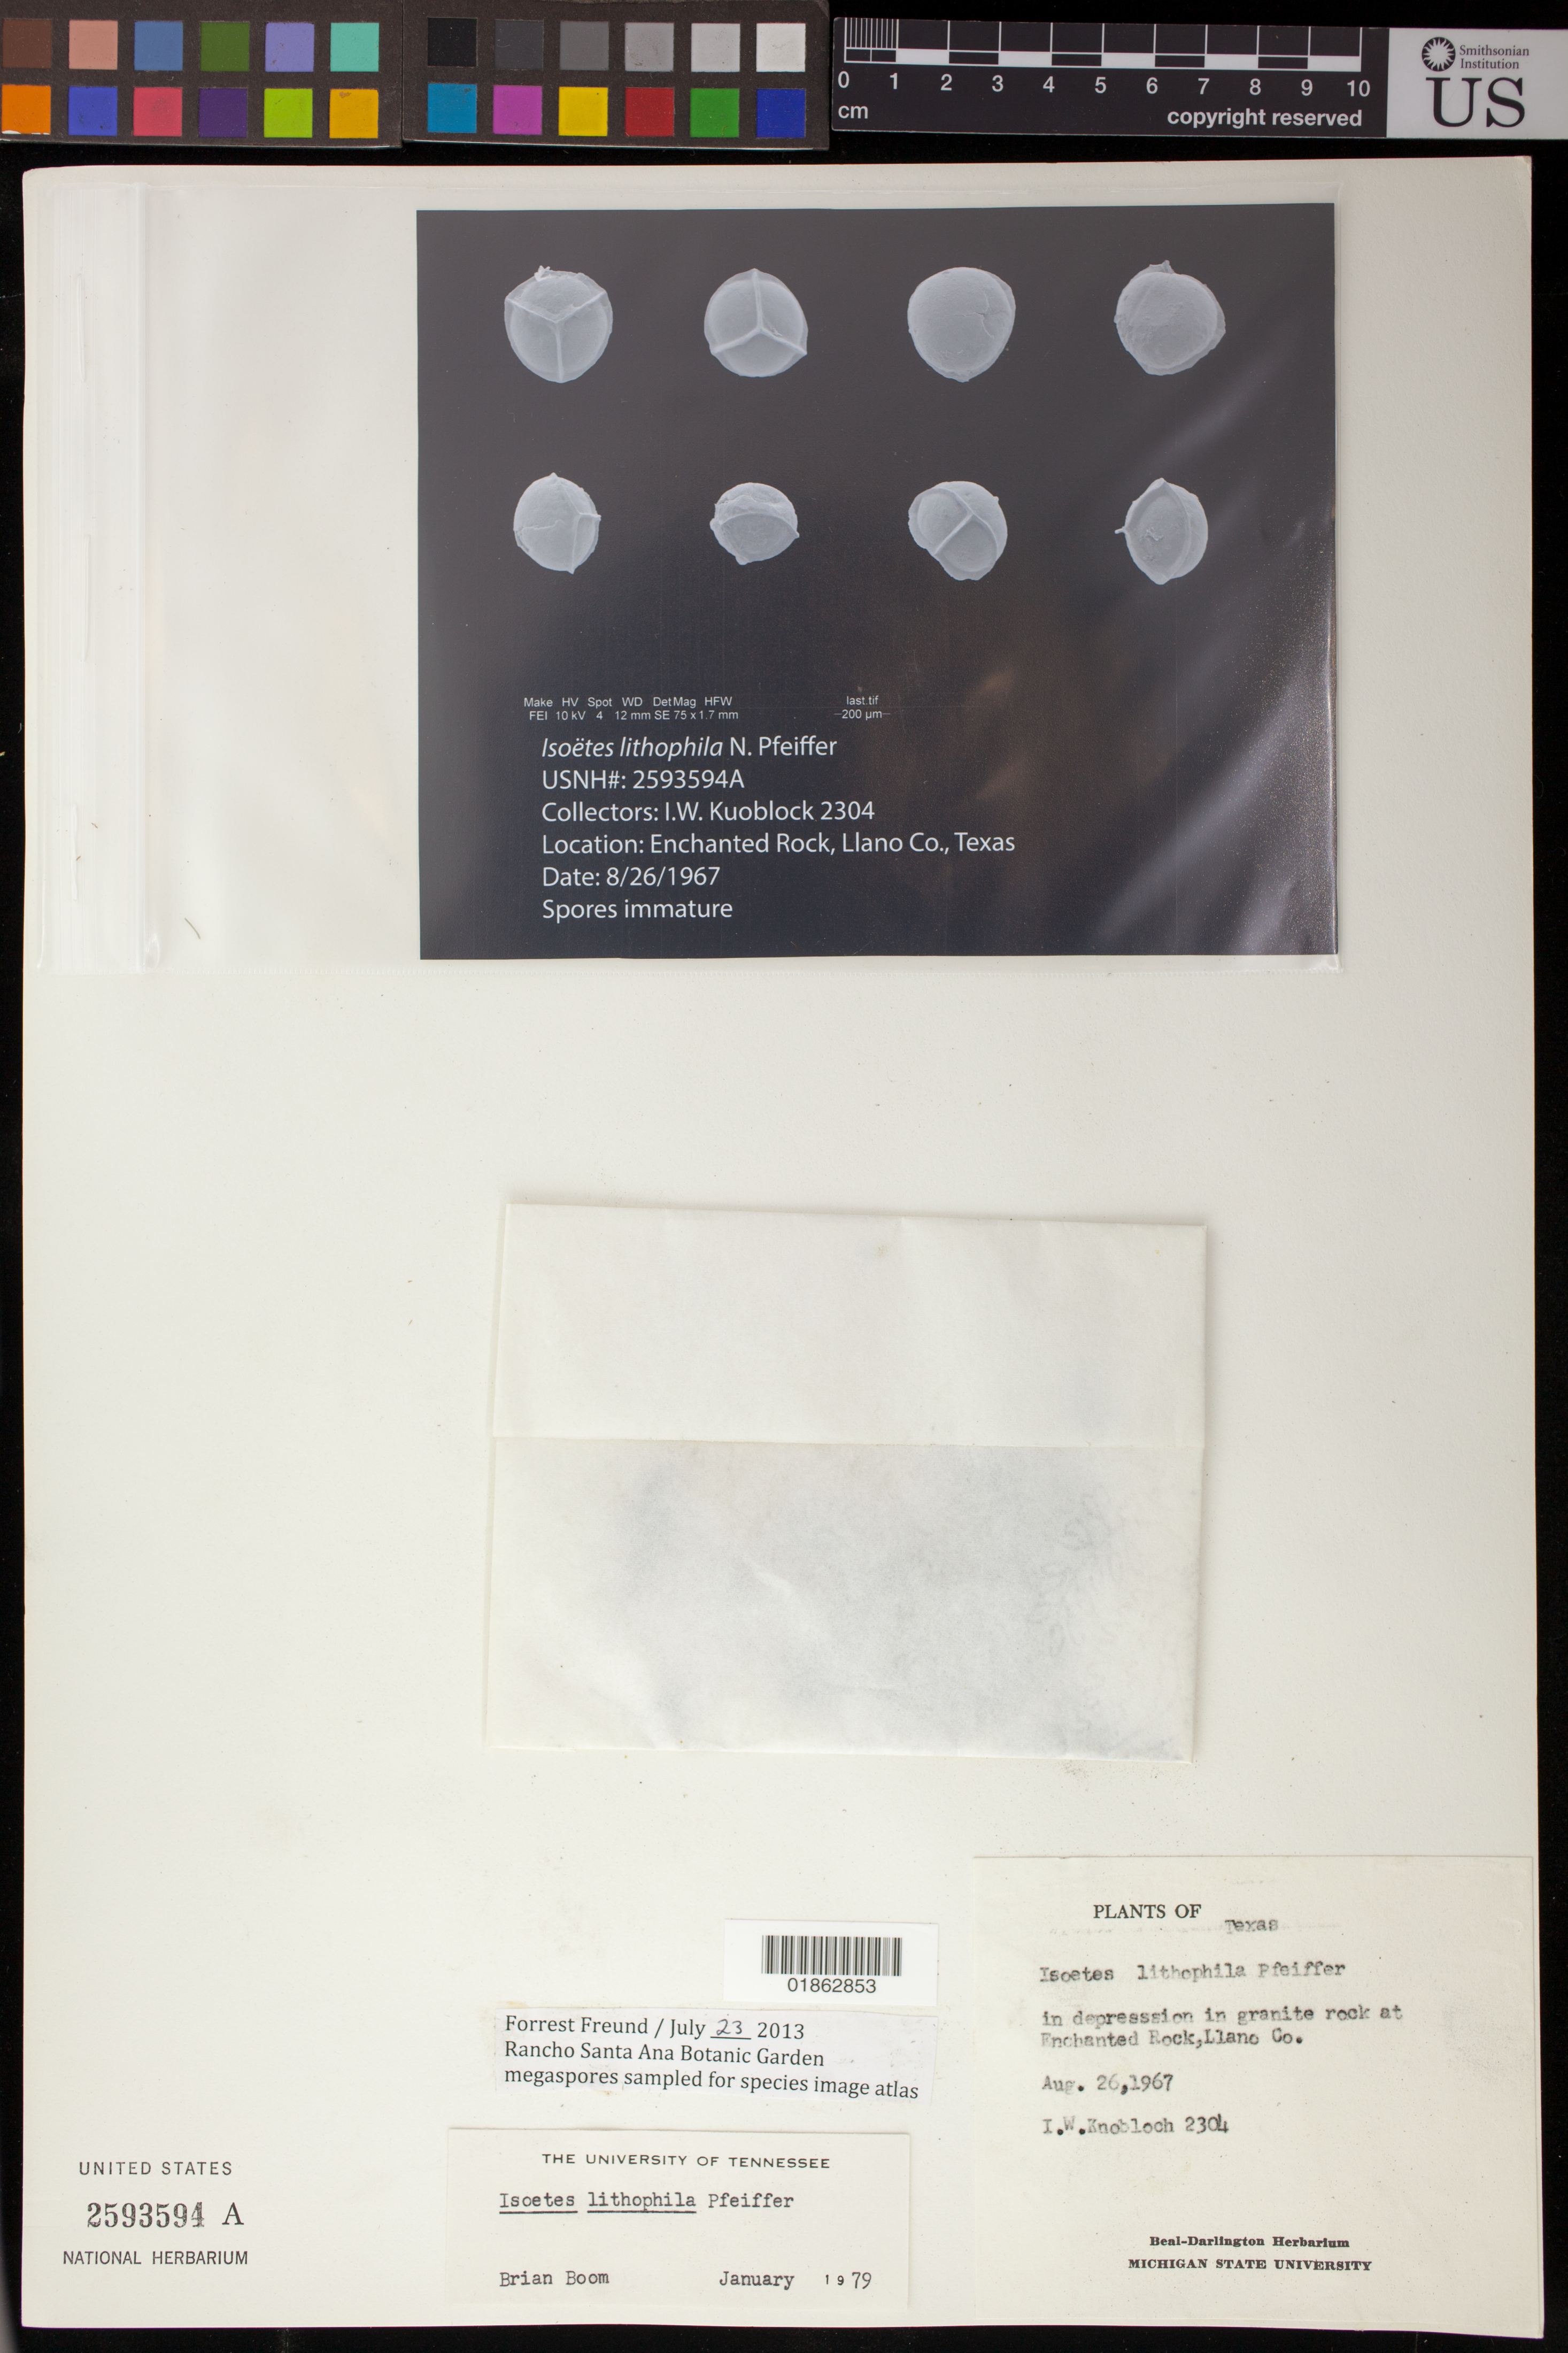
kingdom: Plantae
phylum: Tracheophyta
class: Lycopodiopsida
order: Isoetales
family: Isoetaceae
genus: Isoetes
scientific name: Isoetes lithophila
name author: N. Pfeiff.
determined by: Boom, B. M.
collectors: I. W. Knobloch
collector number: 2304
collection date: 1967-08-26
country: United States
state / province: Texas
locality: Enchanted Rock, Llano Co.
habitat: In depression in granite rock.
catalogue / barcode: US 2593594A